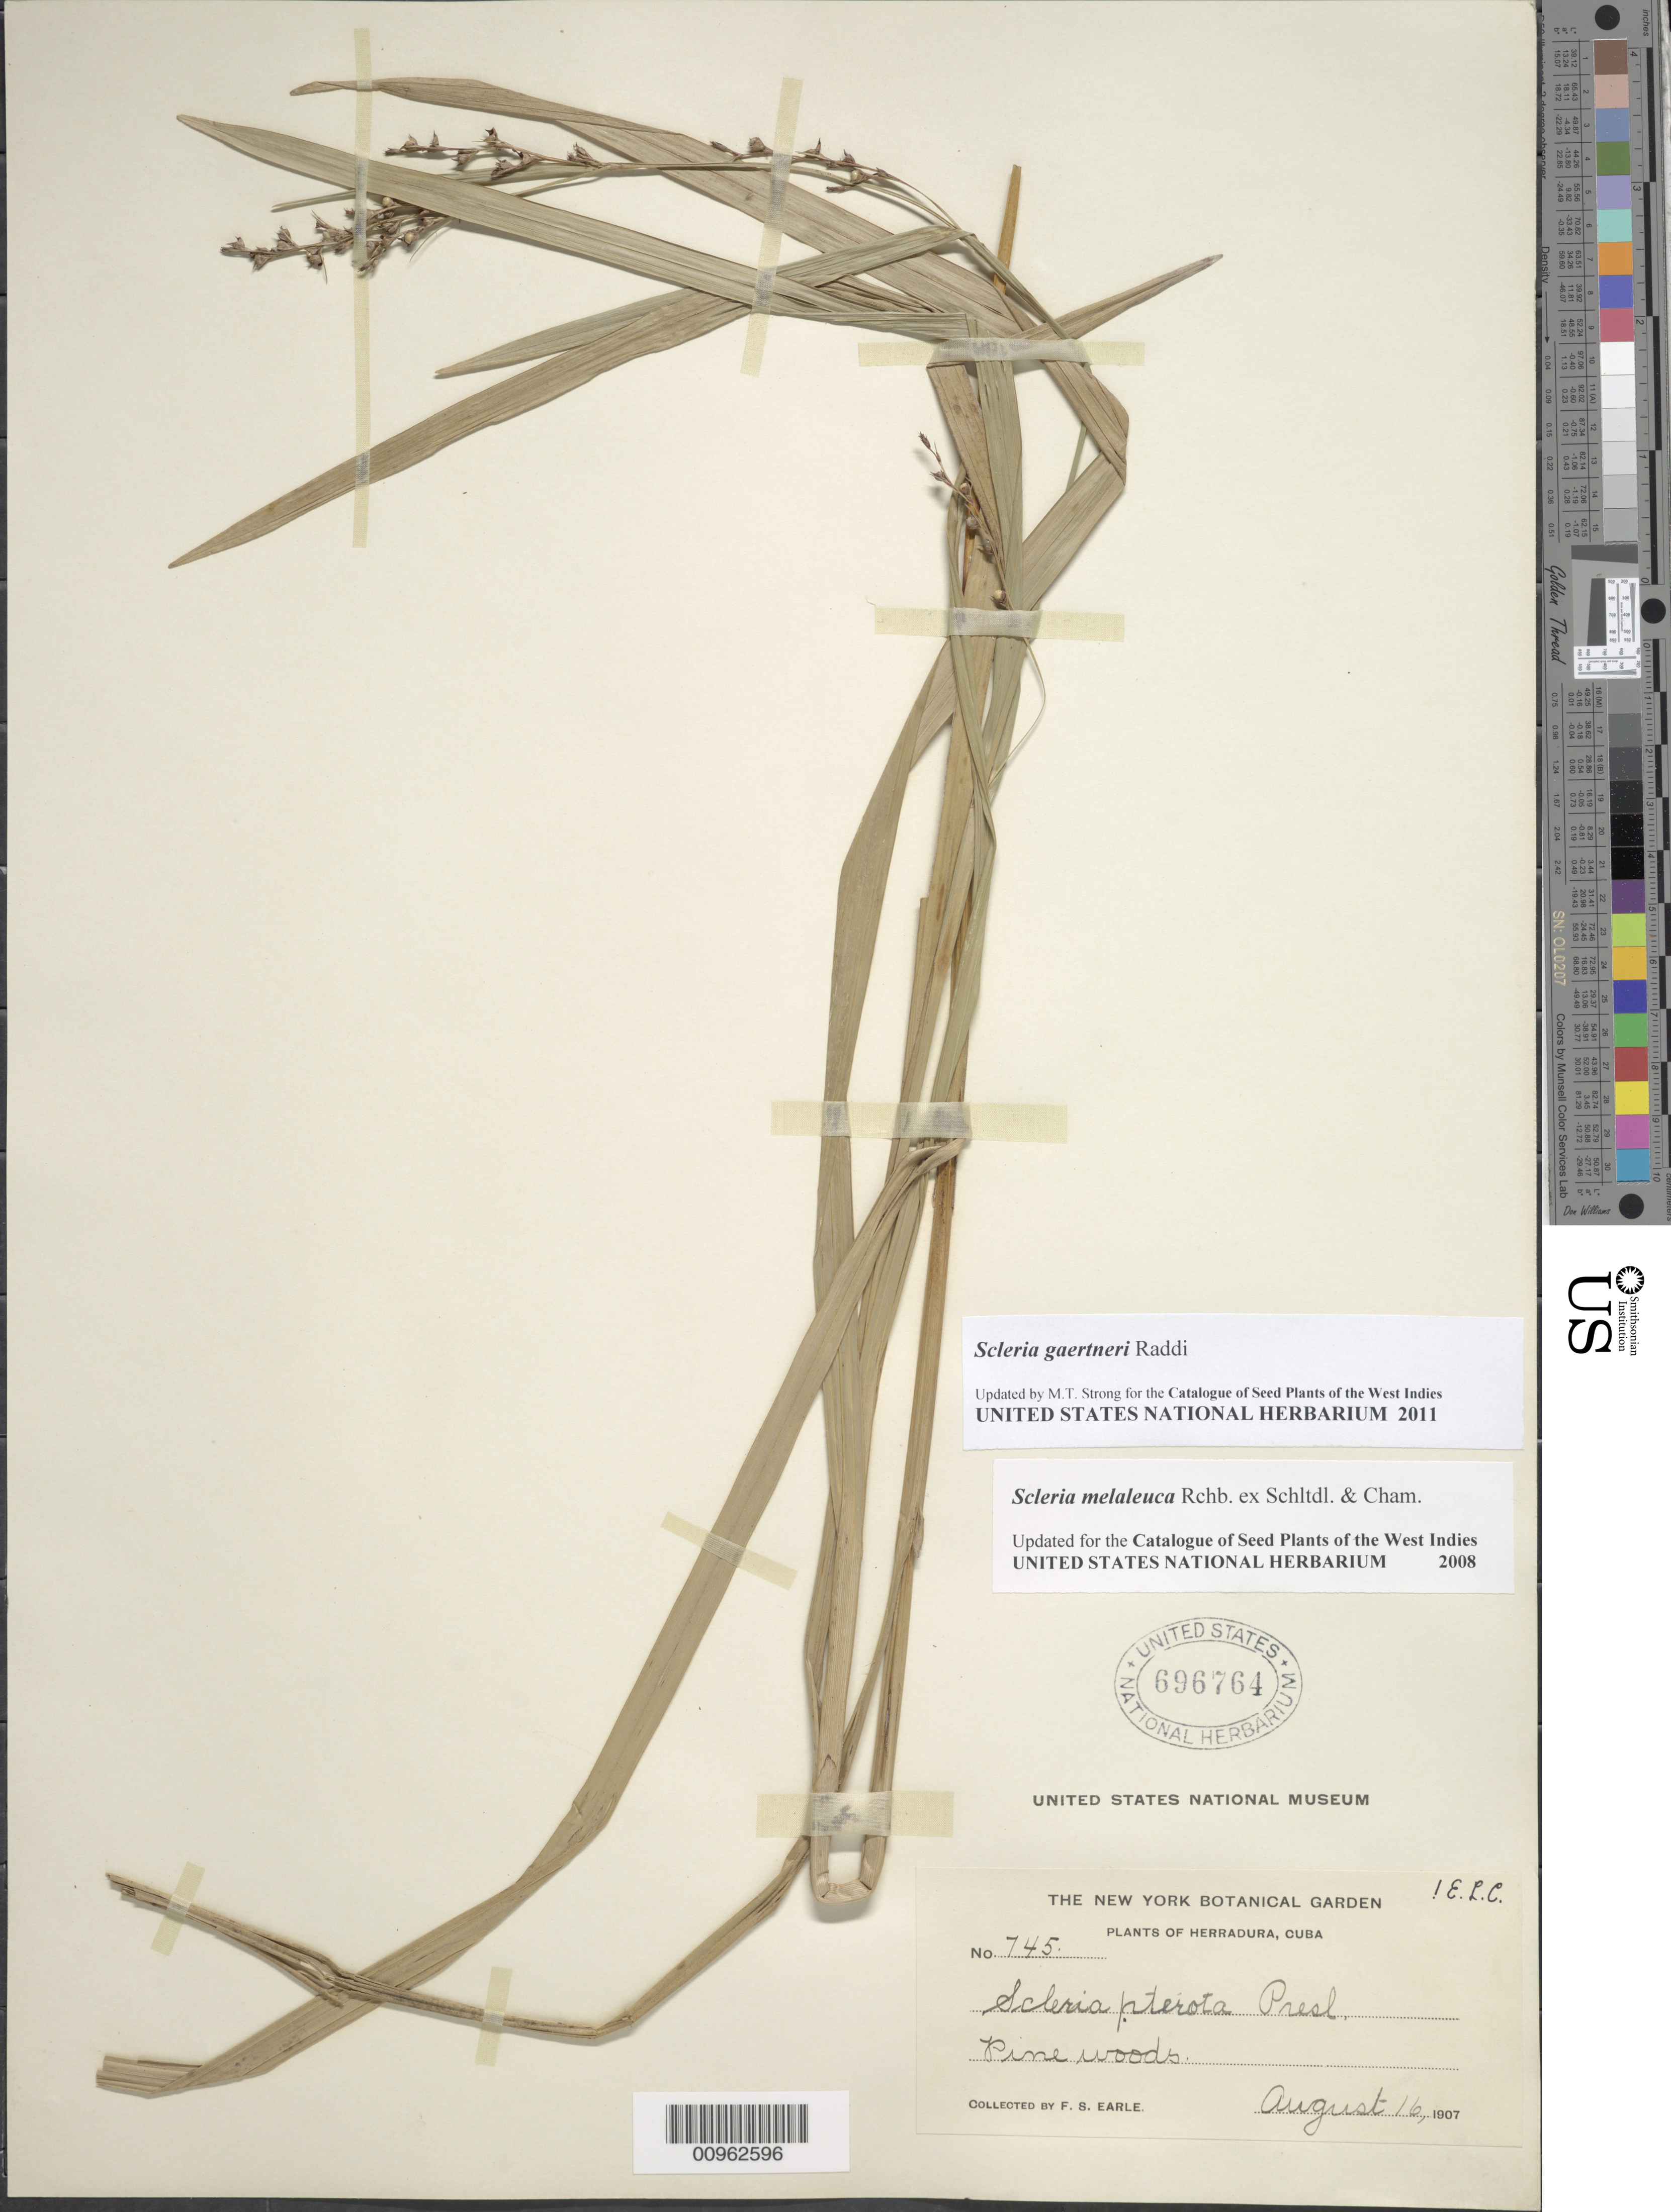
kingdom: Plantae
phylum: Tracheophyta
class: Liliopsida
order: Poales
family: Cyperaceae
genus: Scleria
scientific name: Scleria gaertneri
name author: Raddi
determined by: Strong, M. T., (US), Smithsonian Institution - National Museum of Natural History (UNITED STATES)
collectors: F. S. Earle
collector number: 745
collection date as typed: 16 Aug 1907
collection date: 1907-08-16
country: Cuba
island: Cuba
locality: Herradura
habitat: Pine woods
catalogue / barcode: US 696764